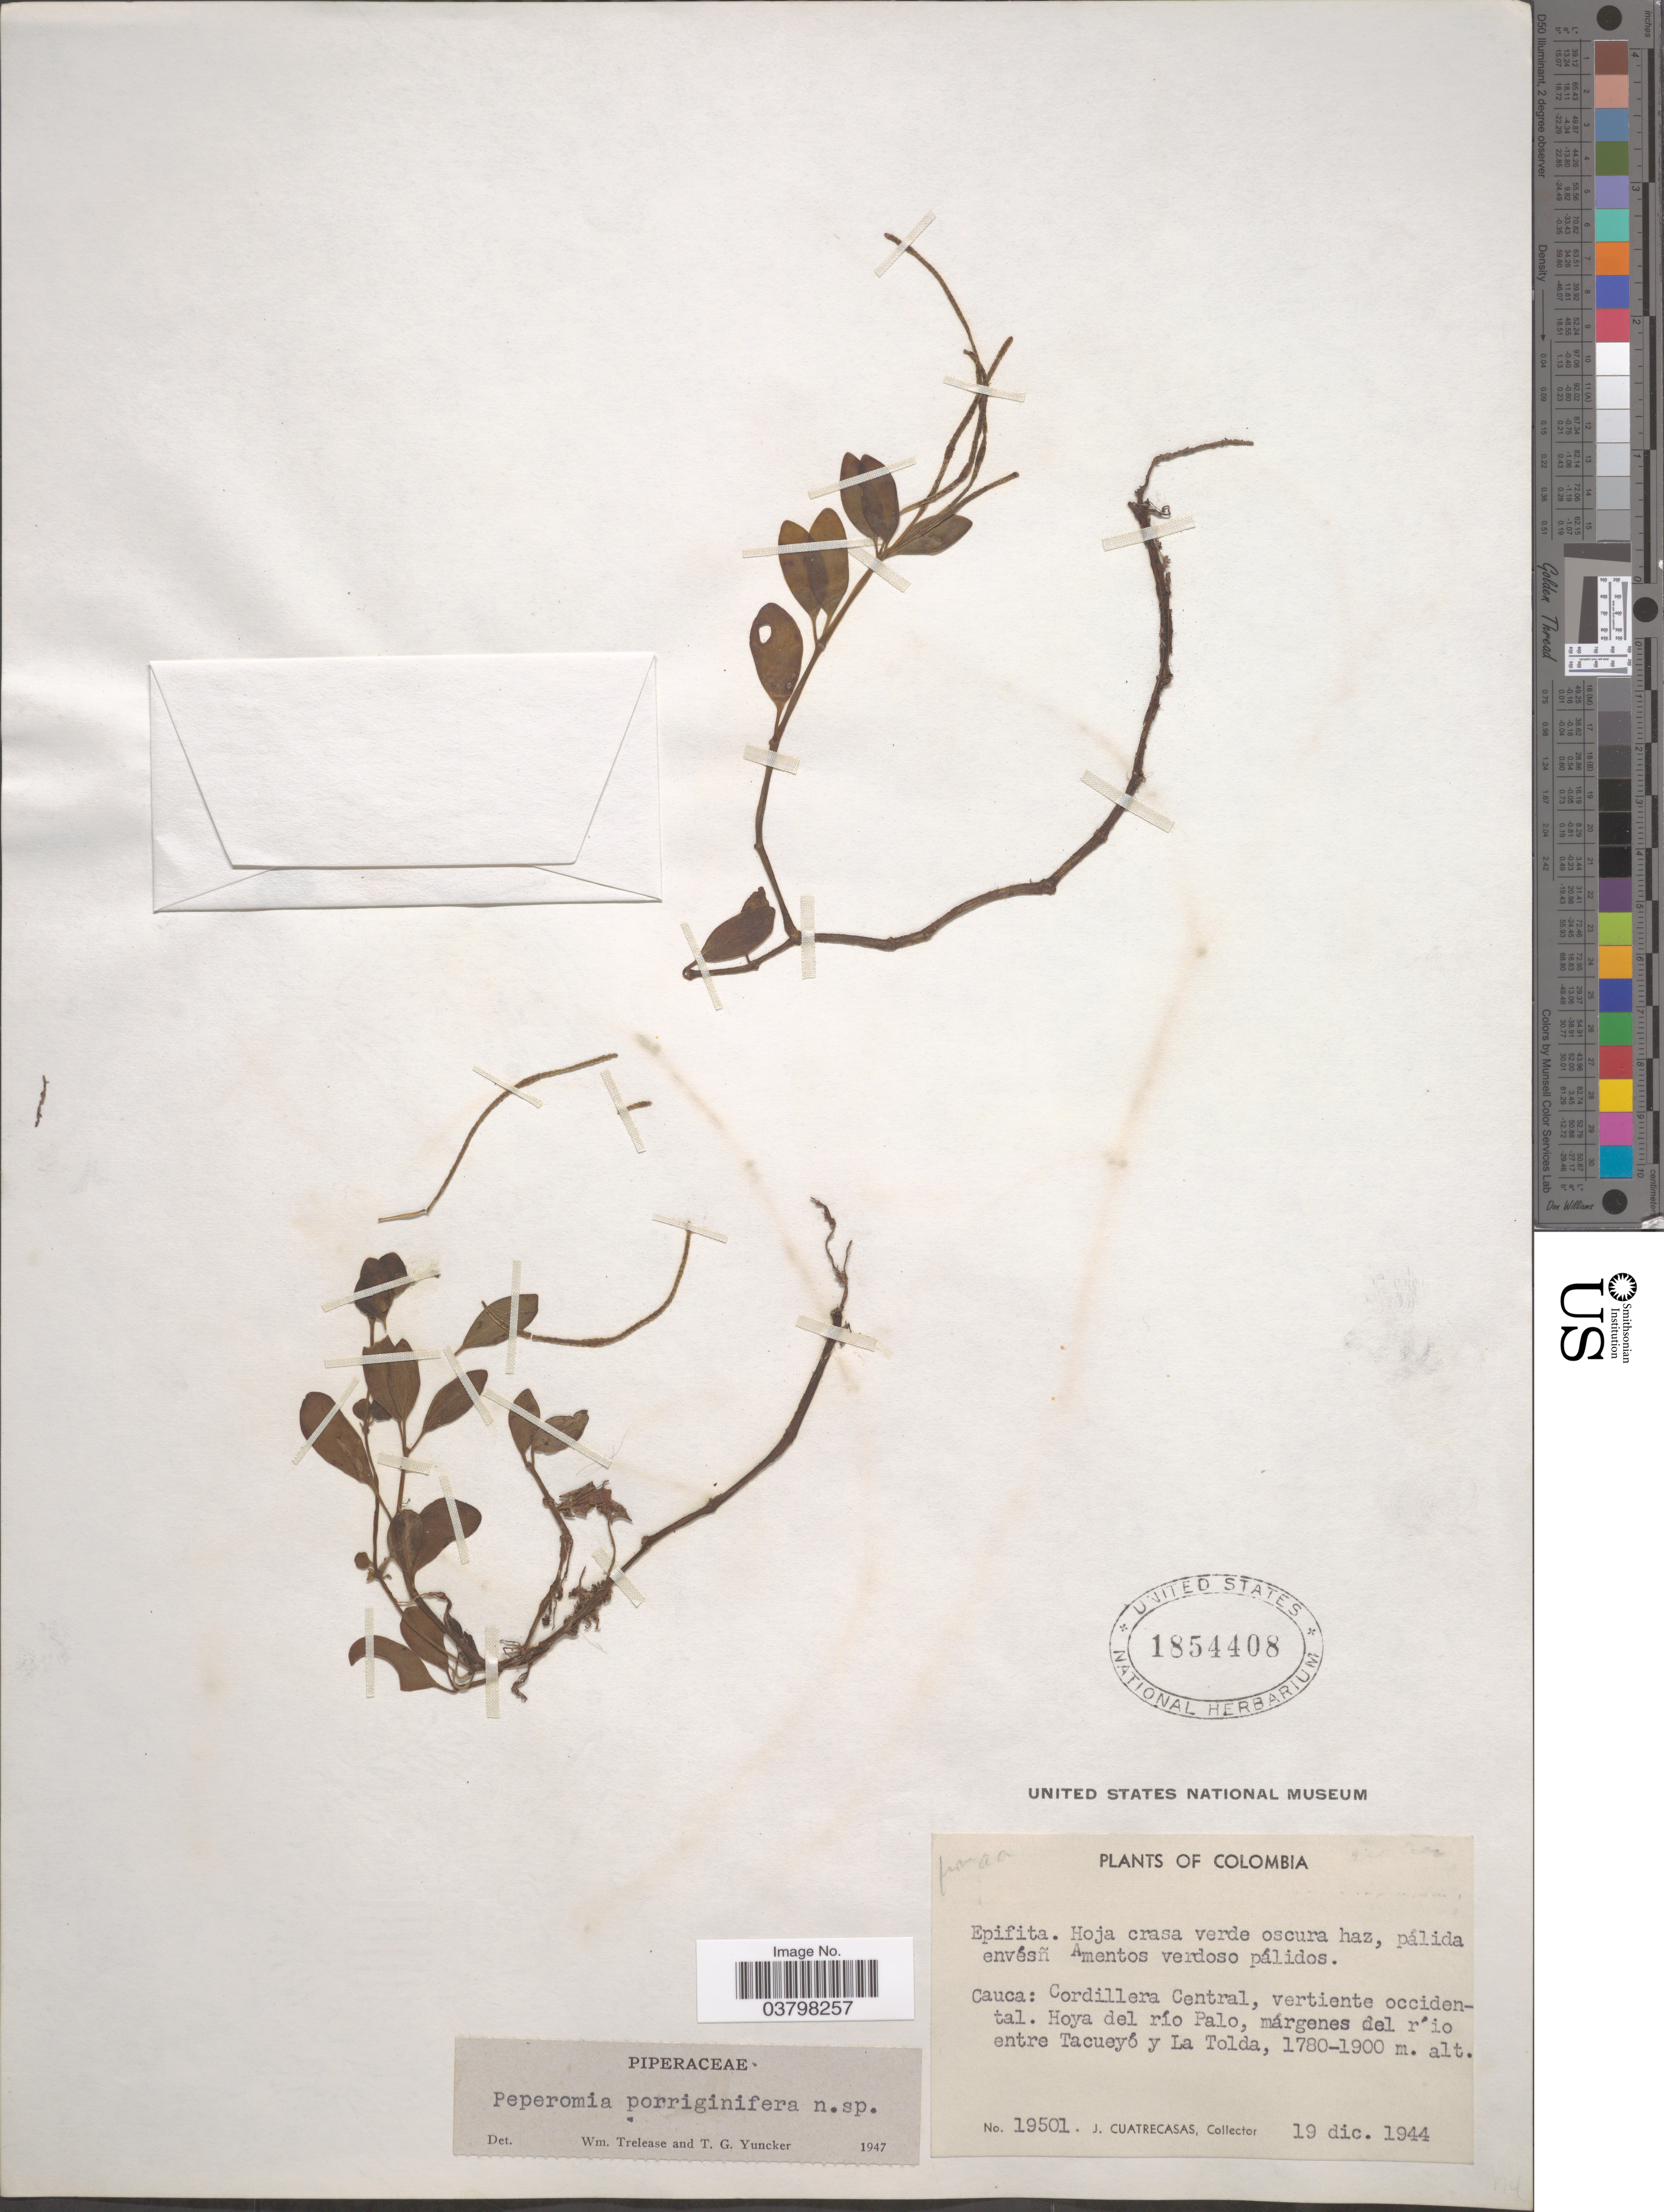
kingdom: Plantae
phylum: Tracheophyta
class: Magnoliopsida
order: Piperales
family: Piperaceae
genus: Peperomia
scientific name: Peperomia porriginifera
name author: Trel. & Yunck.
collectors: J. Cuatrecasas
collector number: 19501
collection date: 1944-12-19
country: Colombia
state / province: Cauca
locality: Cordillera Central, vertiente occidental. Hoya del río Palo, márgenes del r'io entre Tacueyó y La Tolda.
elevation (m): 1780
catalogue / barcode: US 1854408